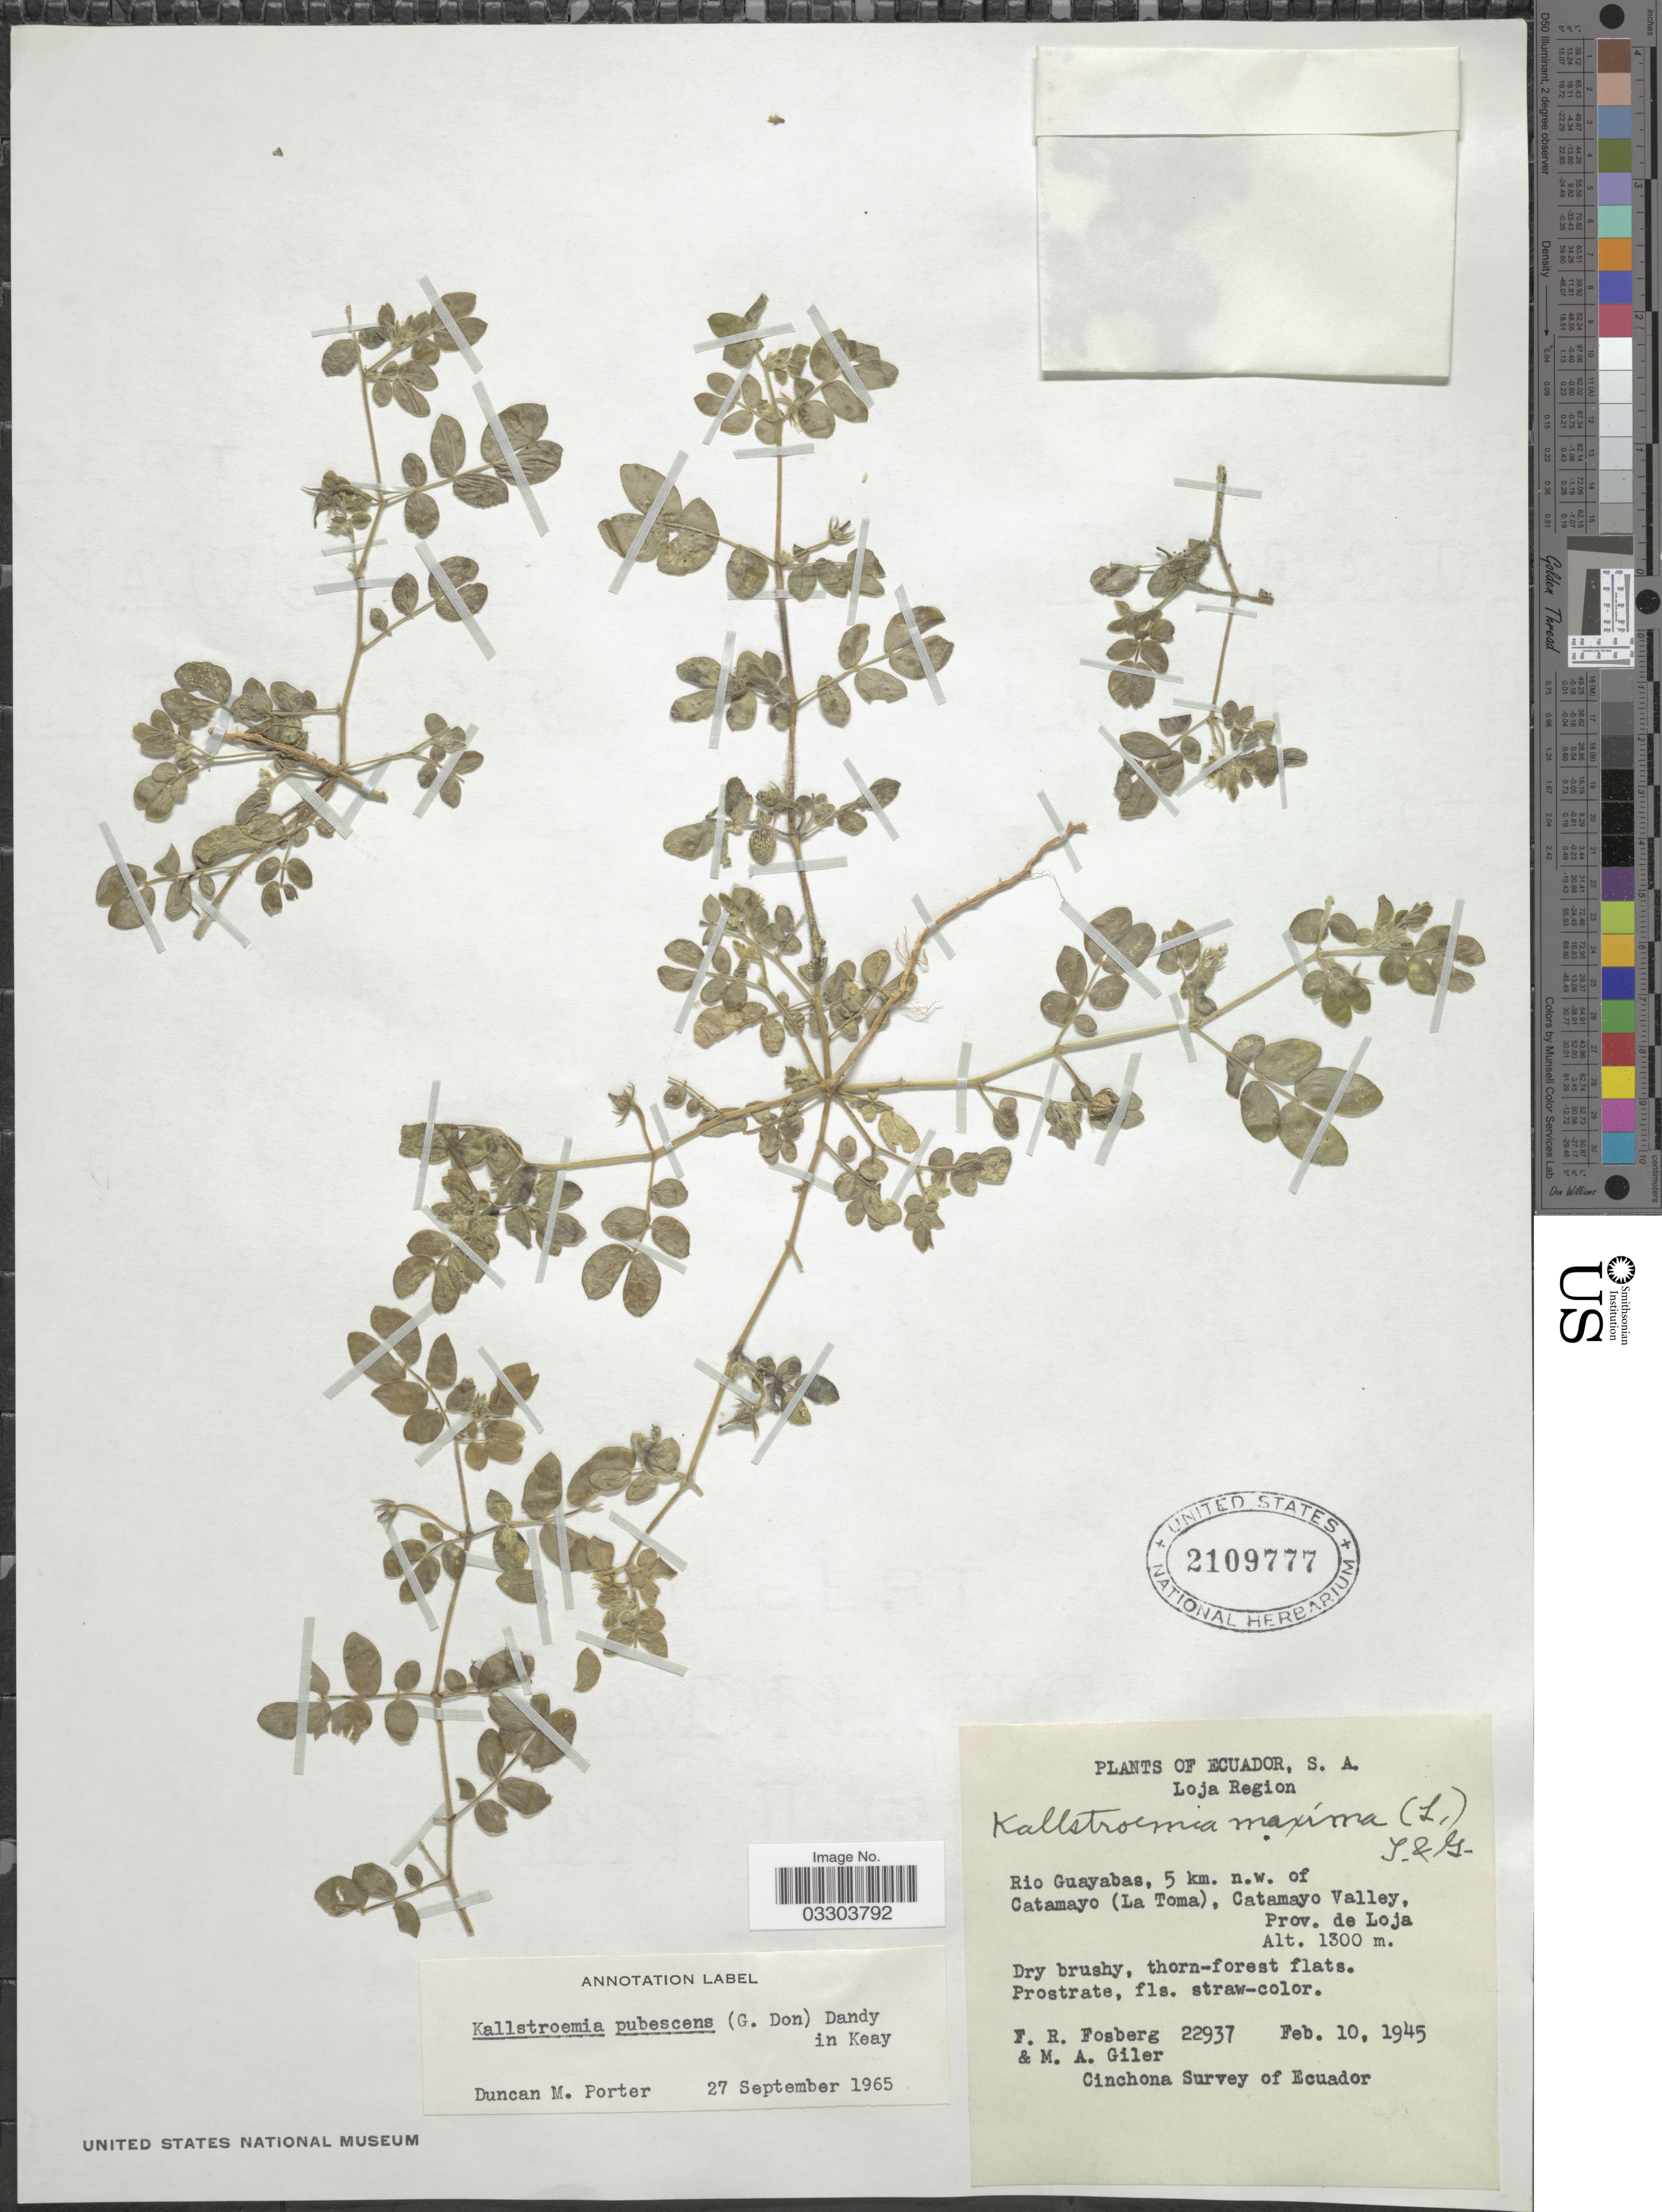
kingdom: Plantae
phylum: Tracheophyta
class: Magnoliopsida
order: Zygophyllales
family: Zygophyllaceae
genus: Kallstroemia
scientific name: Kallstroemia pubescens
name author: (G. Don) Dandy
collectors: F. R. Fosberg & M. Giler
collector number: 22937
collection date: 1945-02-10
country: Ecuador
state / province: Loja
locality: Loja Region. Rio Guayabas, 5 km. n.w. of Catamayo (La Toma), Catamayo Valley.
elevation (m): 1300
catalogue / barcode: US 2109777